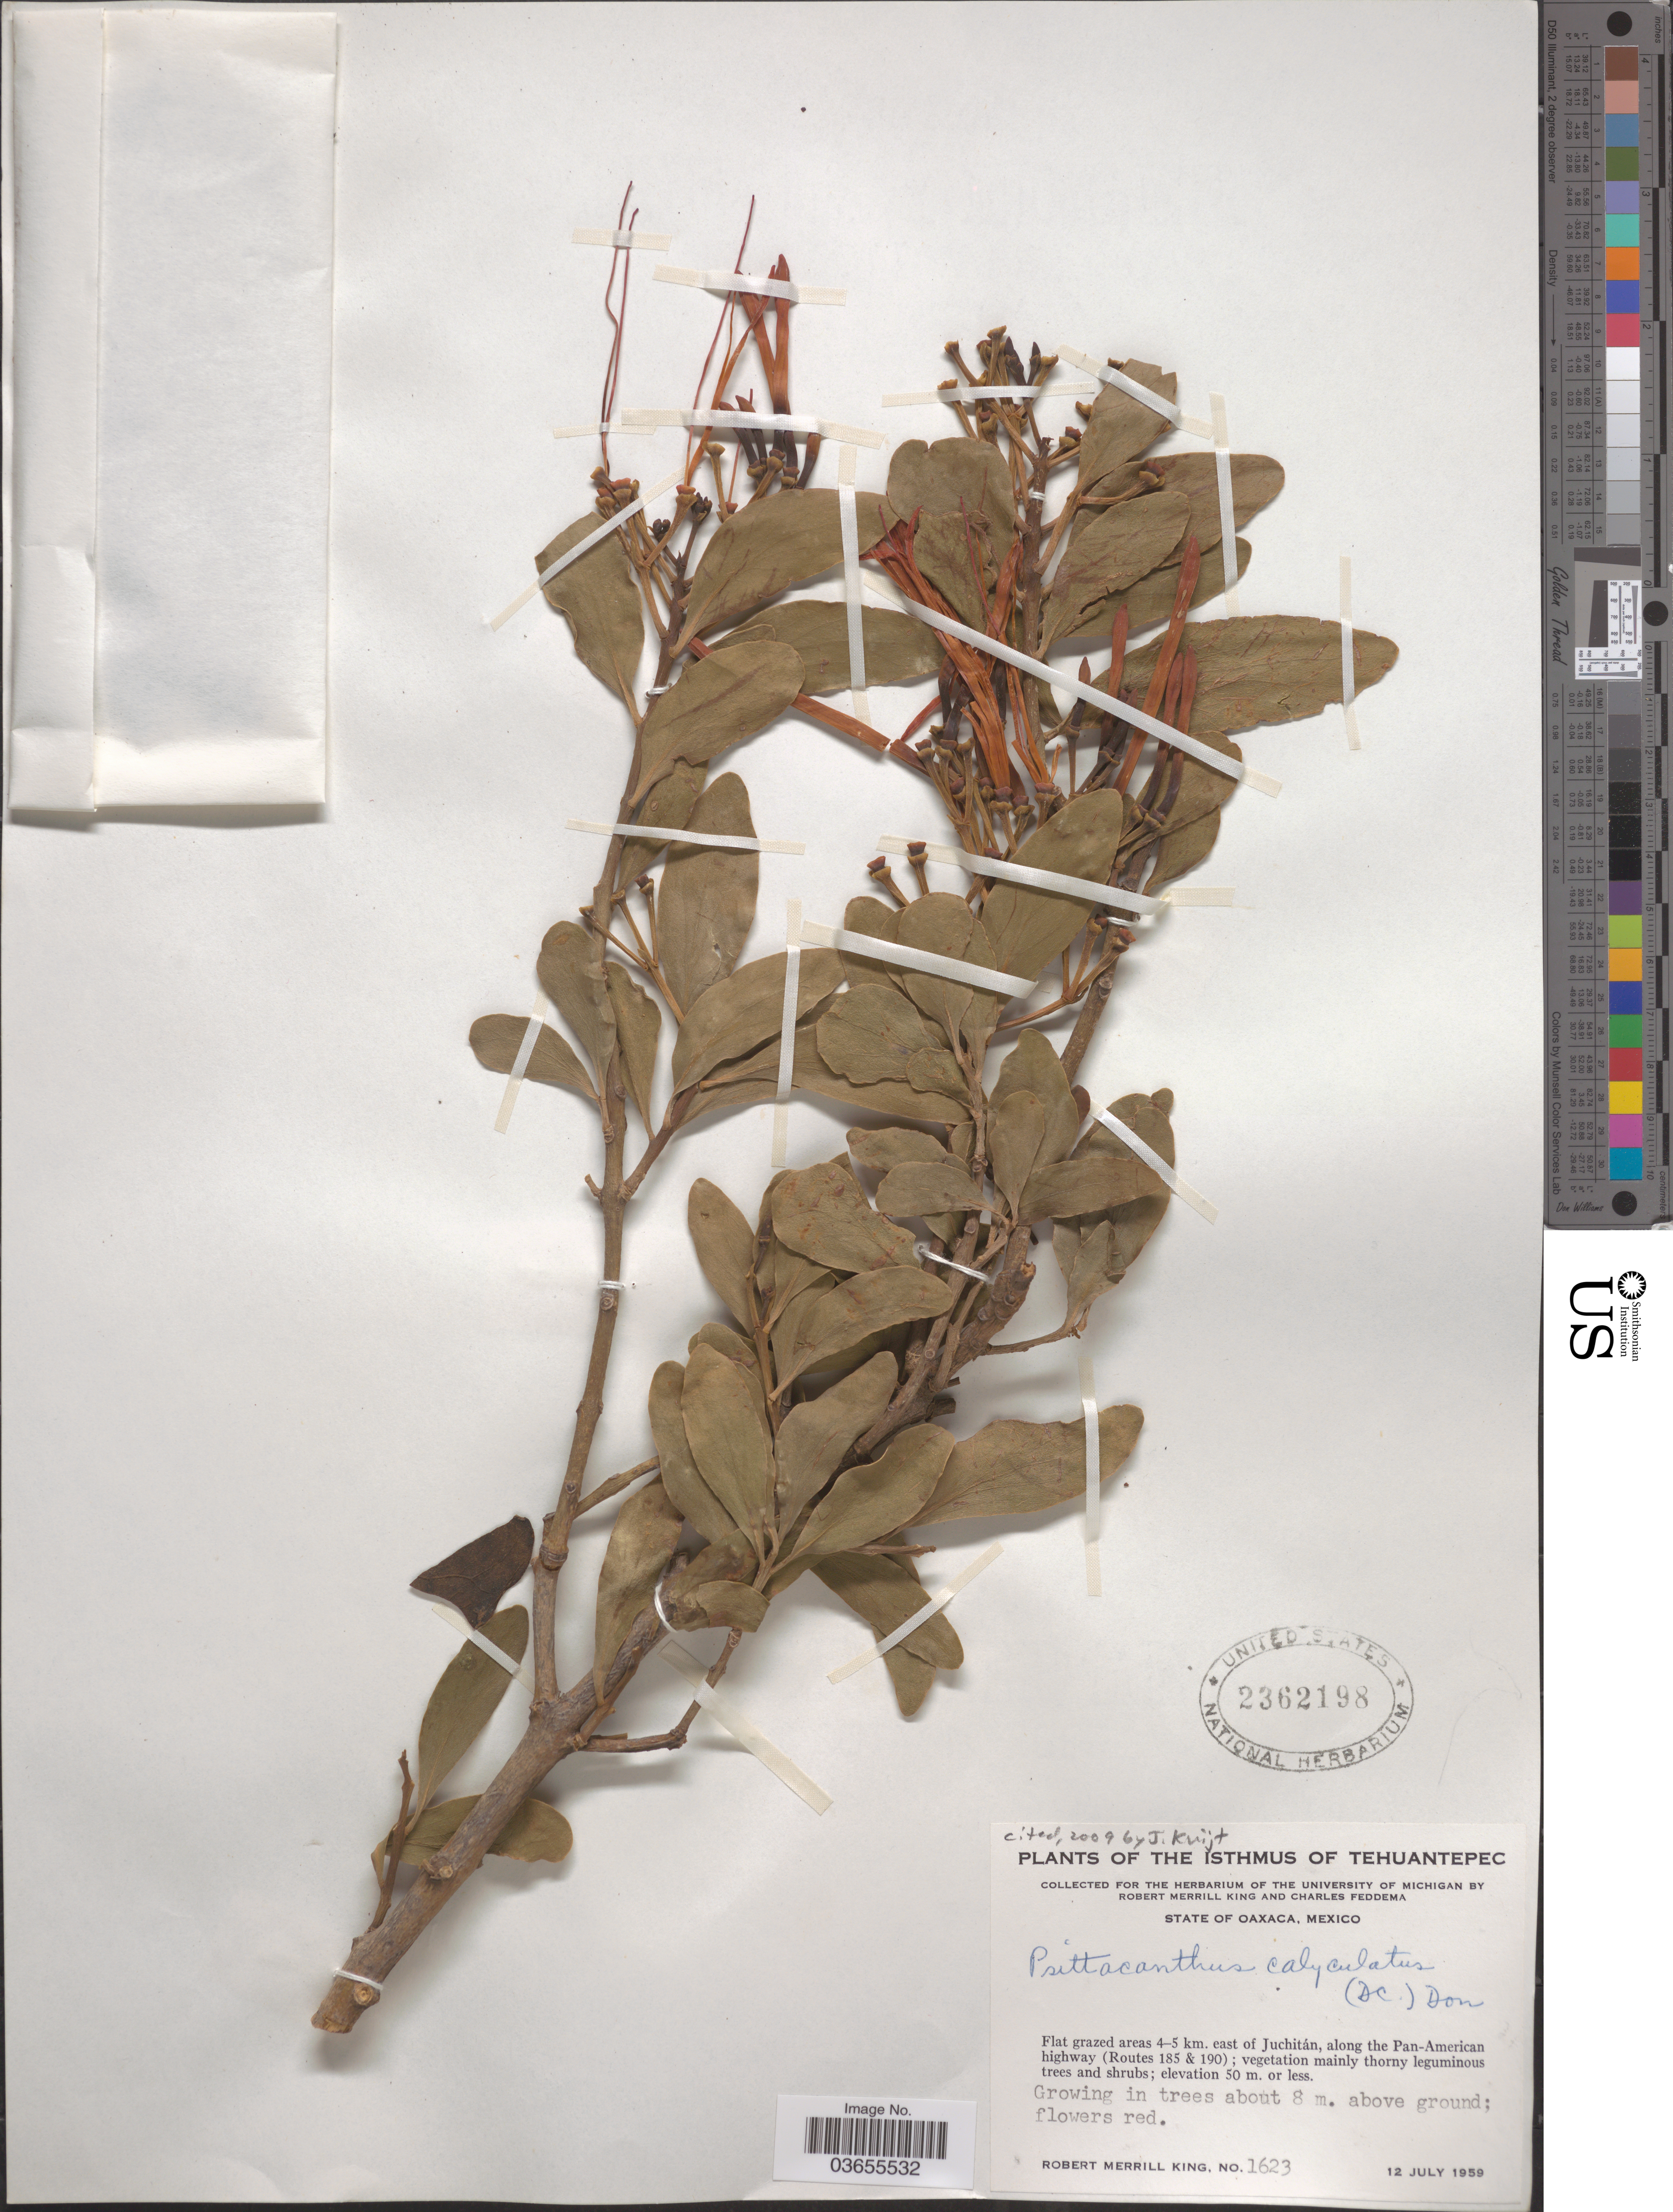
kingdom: Plantae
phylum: Tracheophyta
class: Magnoliopsida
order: Santalales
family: Loranthaceae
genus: Psittacanthus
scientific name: Psittacanthus calyculatus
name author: (DC.) G. Don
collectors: R. M. King & C. Feddema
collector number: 1623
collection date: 1959-07-12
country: Mexico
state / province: Oaxaca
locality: Isthmus of Tehuantepec. Flat grazed areas 4-5 km. east of Juchitán, along the Pan-American highway (Routes 185 & 190).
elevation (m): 50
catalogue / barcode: US 2362198